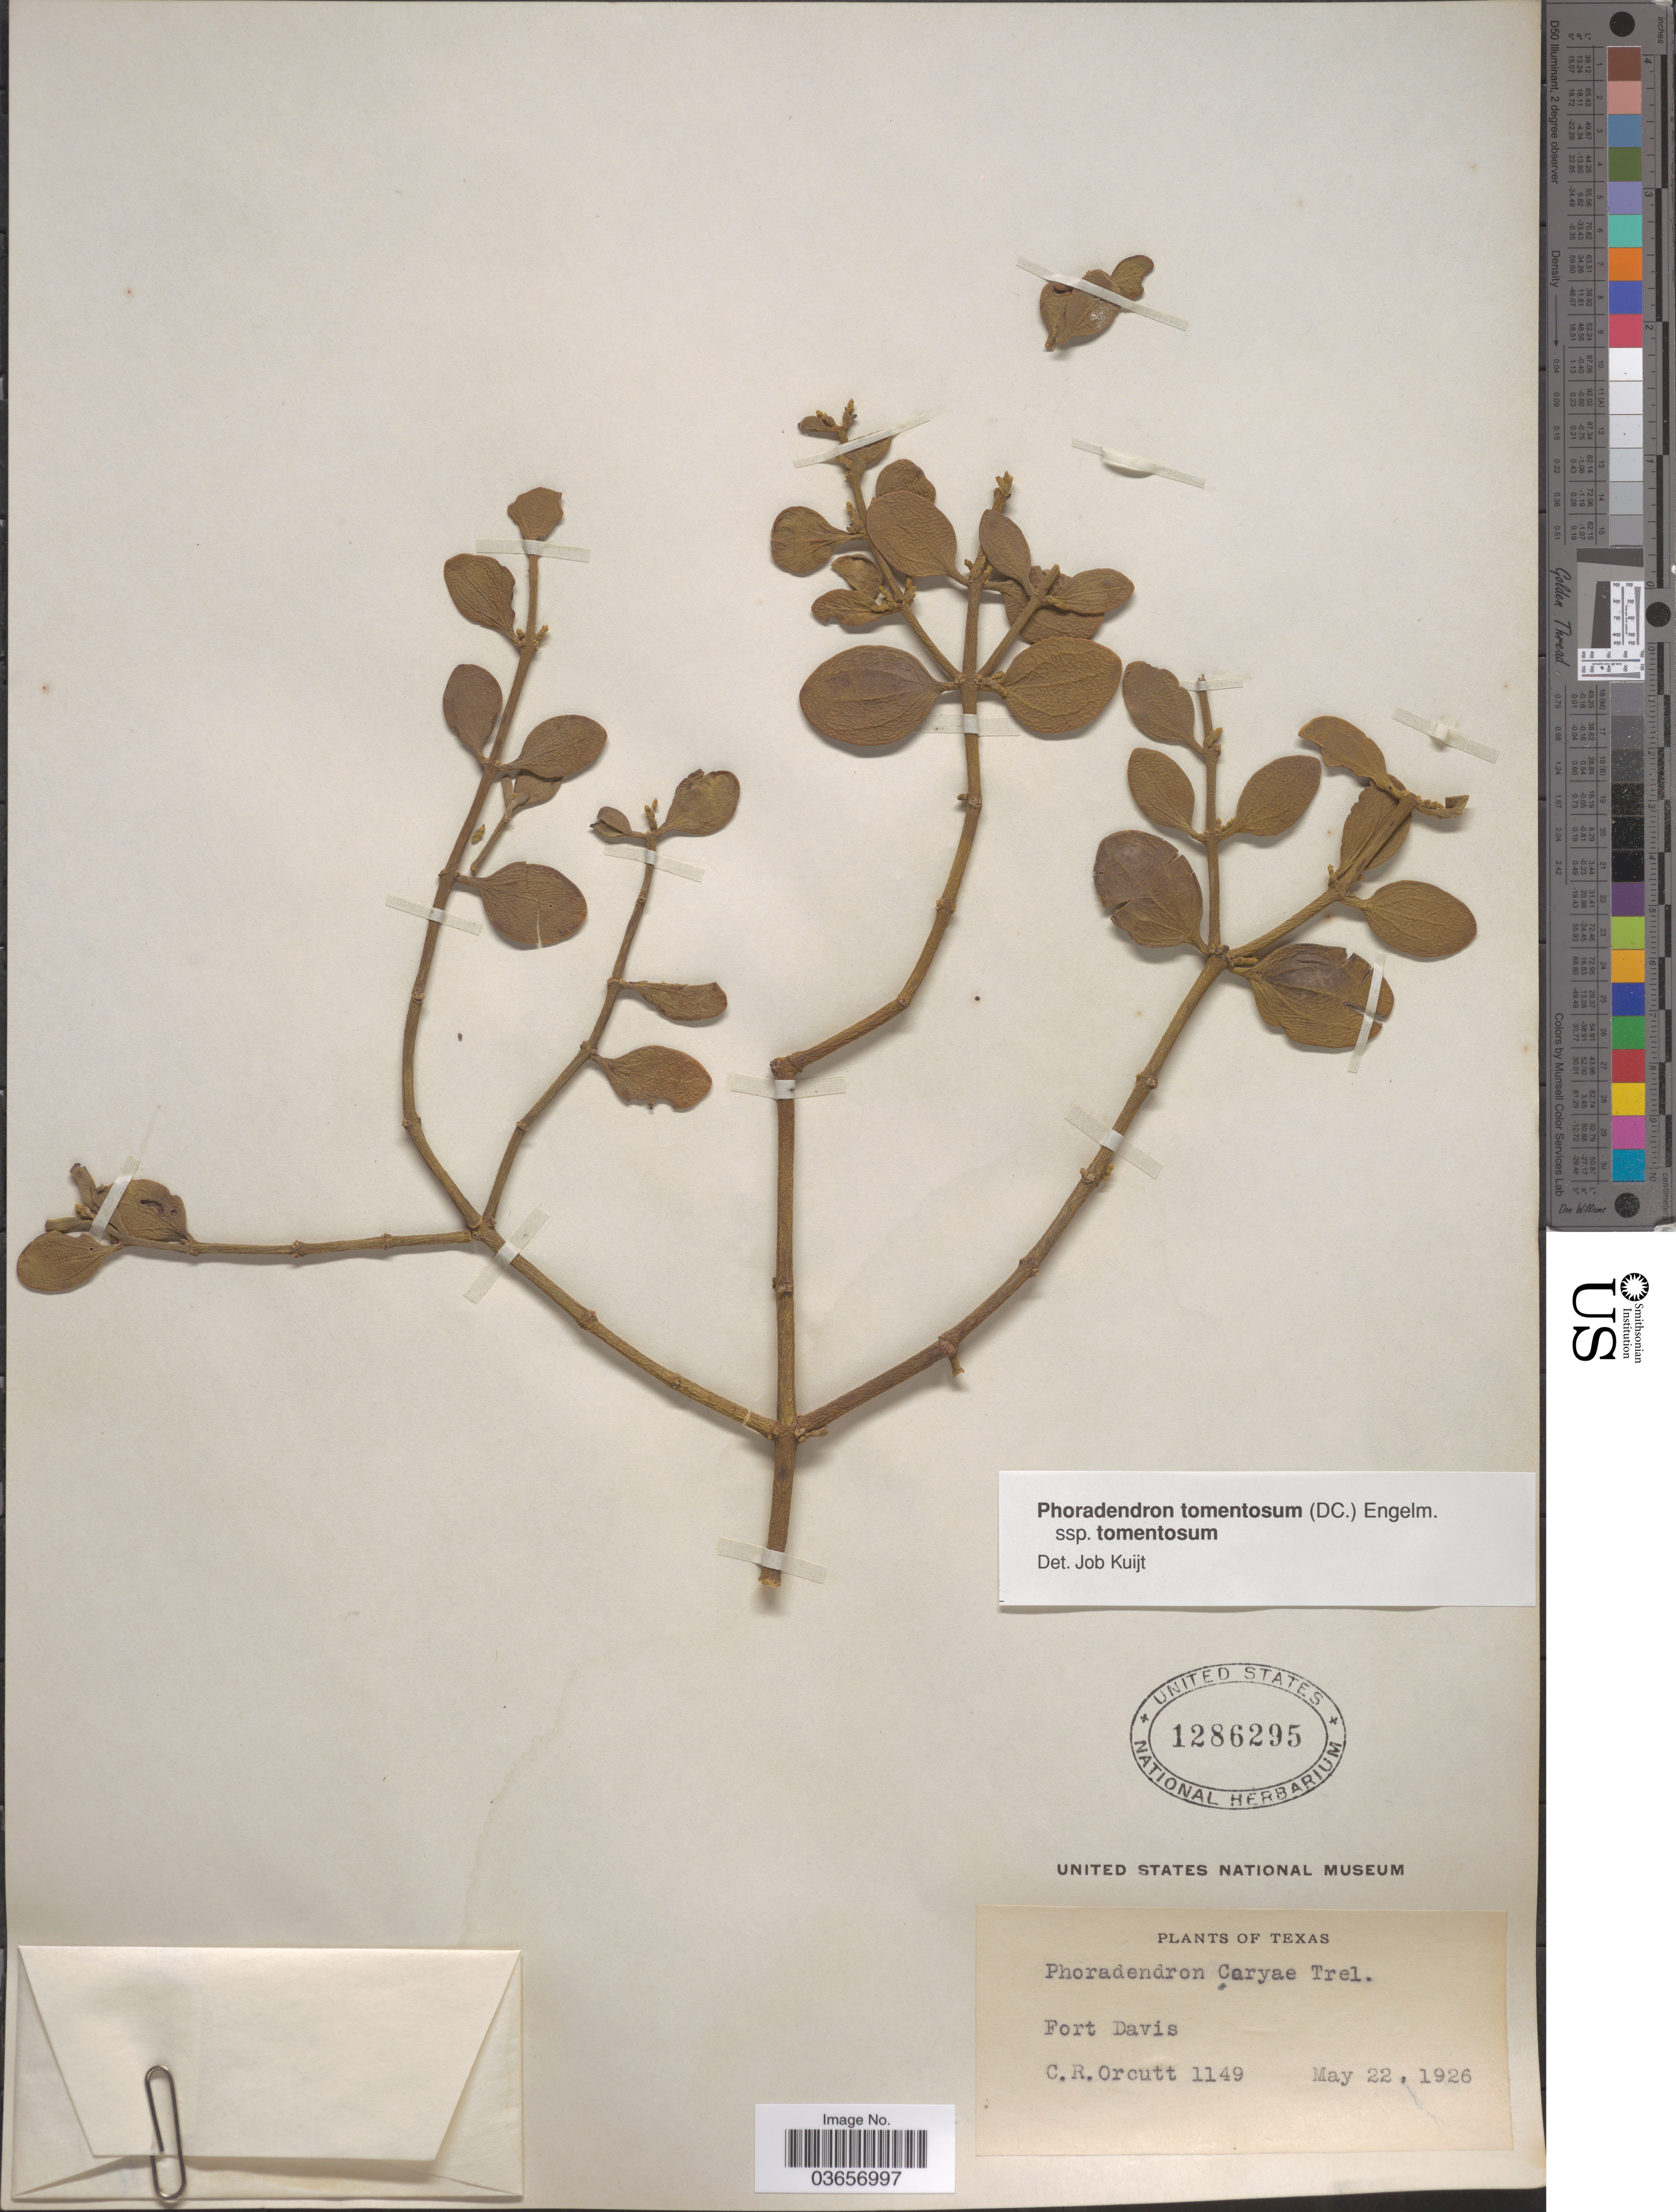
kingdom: Plantae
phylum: Tracheophyta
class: Magnoliopsida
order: Santalales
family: Viscaceae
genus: Phoradendron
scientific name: Phoradendron tomentosum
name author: DC.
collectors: C. R. Orcutt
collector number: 1149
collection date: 1926-05-22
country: United States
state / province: Texas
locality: Fort Davis.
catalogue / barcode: US 1286295